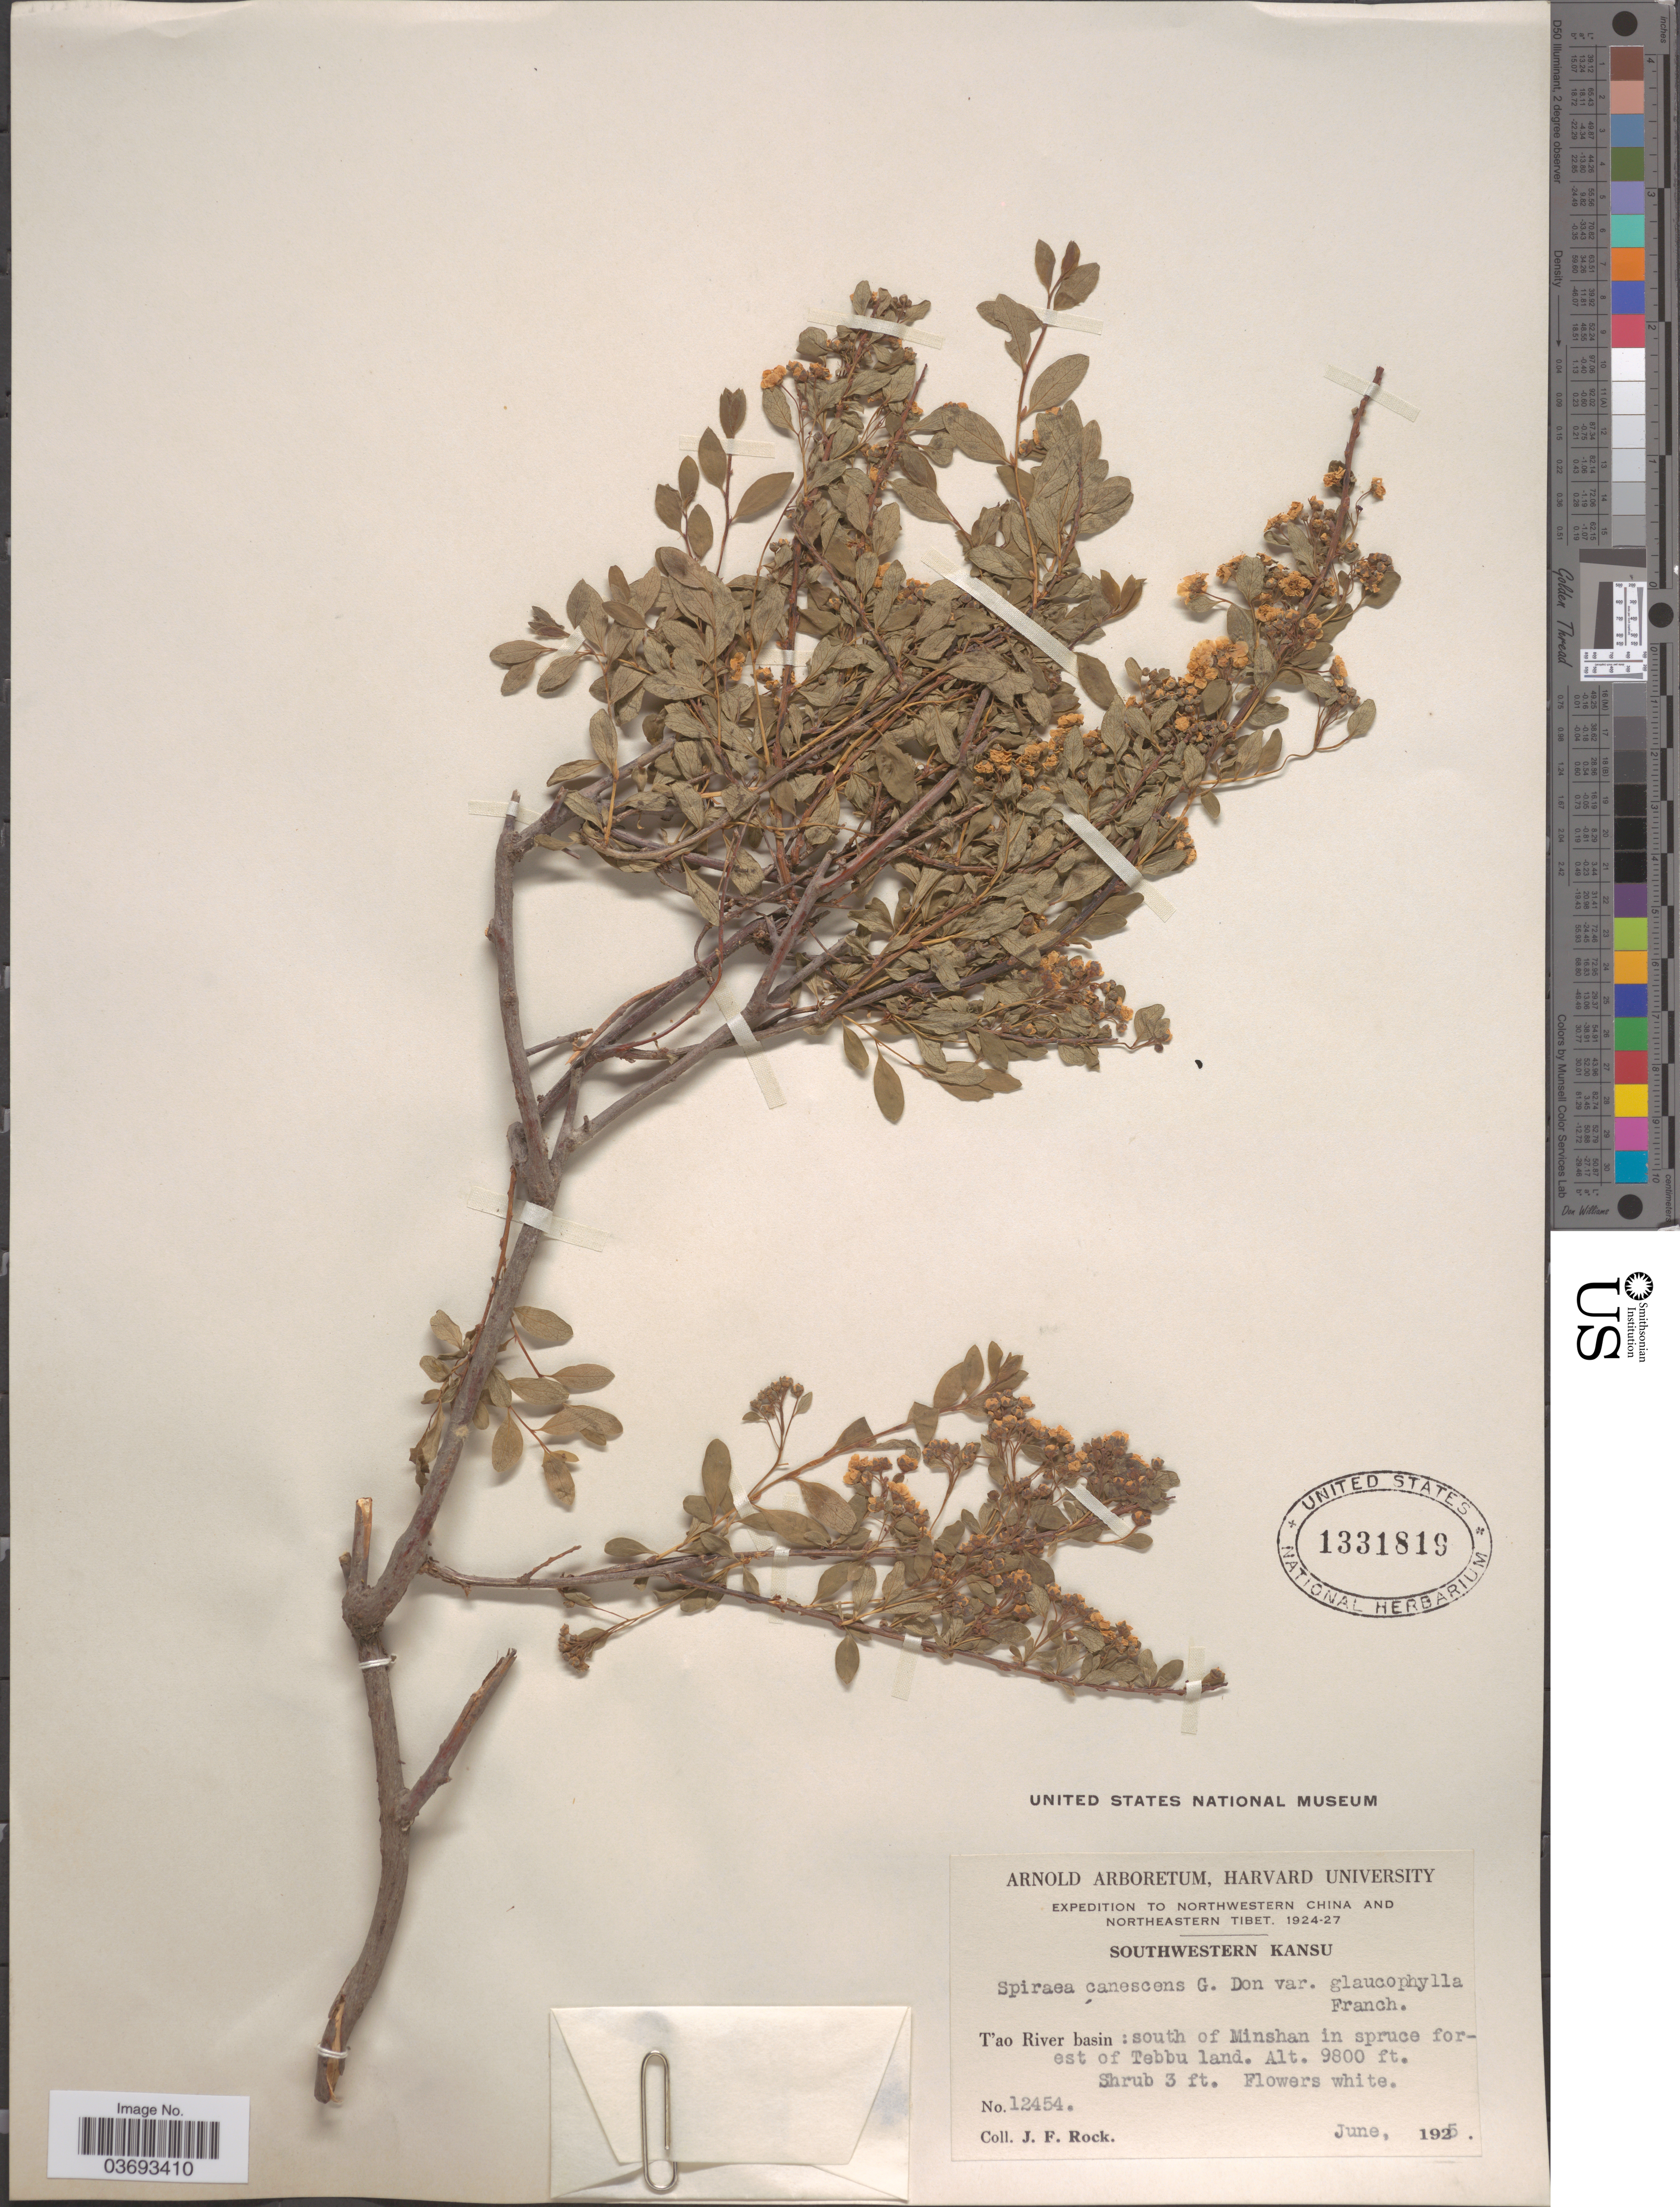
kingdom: Plantae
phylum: Tracheophyta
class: Magnoliopsida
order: Rosales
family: Rosaceae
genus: Spiraea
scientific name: Spiraea canescens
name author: D. Don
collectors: J. Rock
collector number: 12454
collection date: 1925-06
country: China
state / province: Gansu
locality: Southwestern Kansu. T'ao River basin: south of Minshan in spruce forest of Tebbu land.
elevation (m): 2987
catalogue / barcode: US 1331819